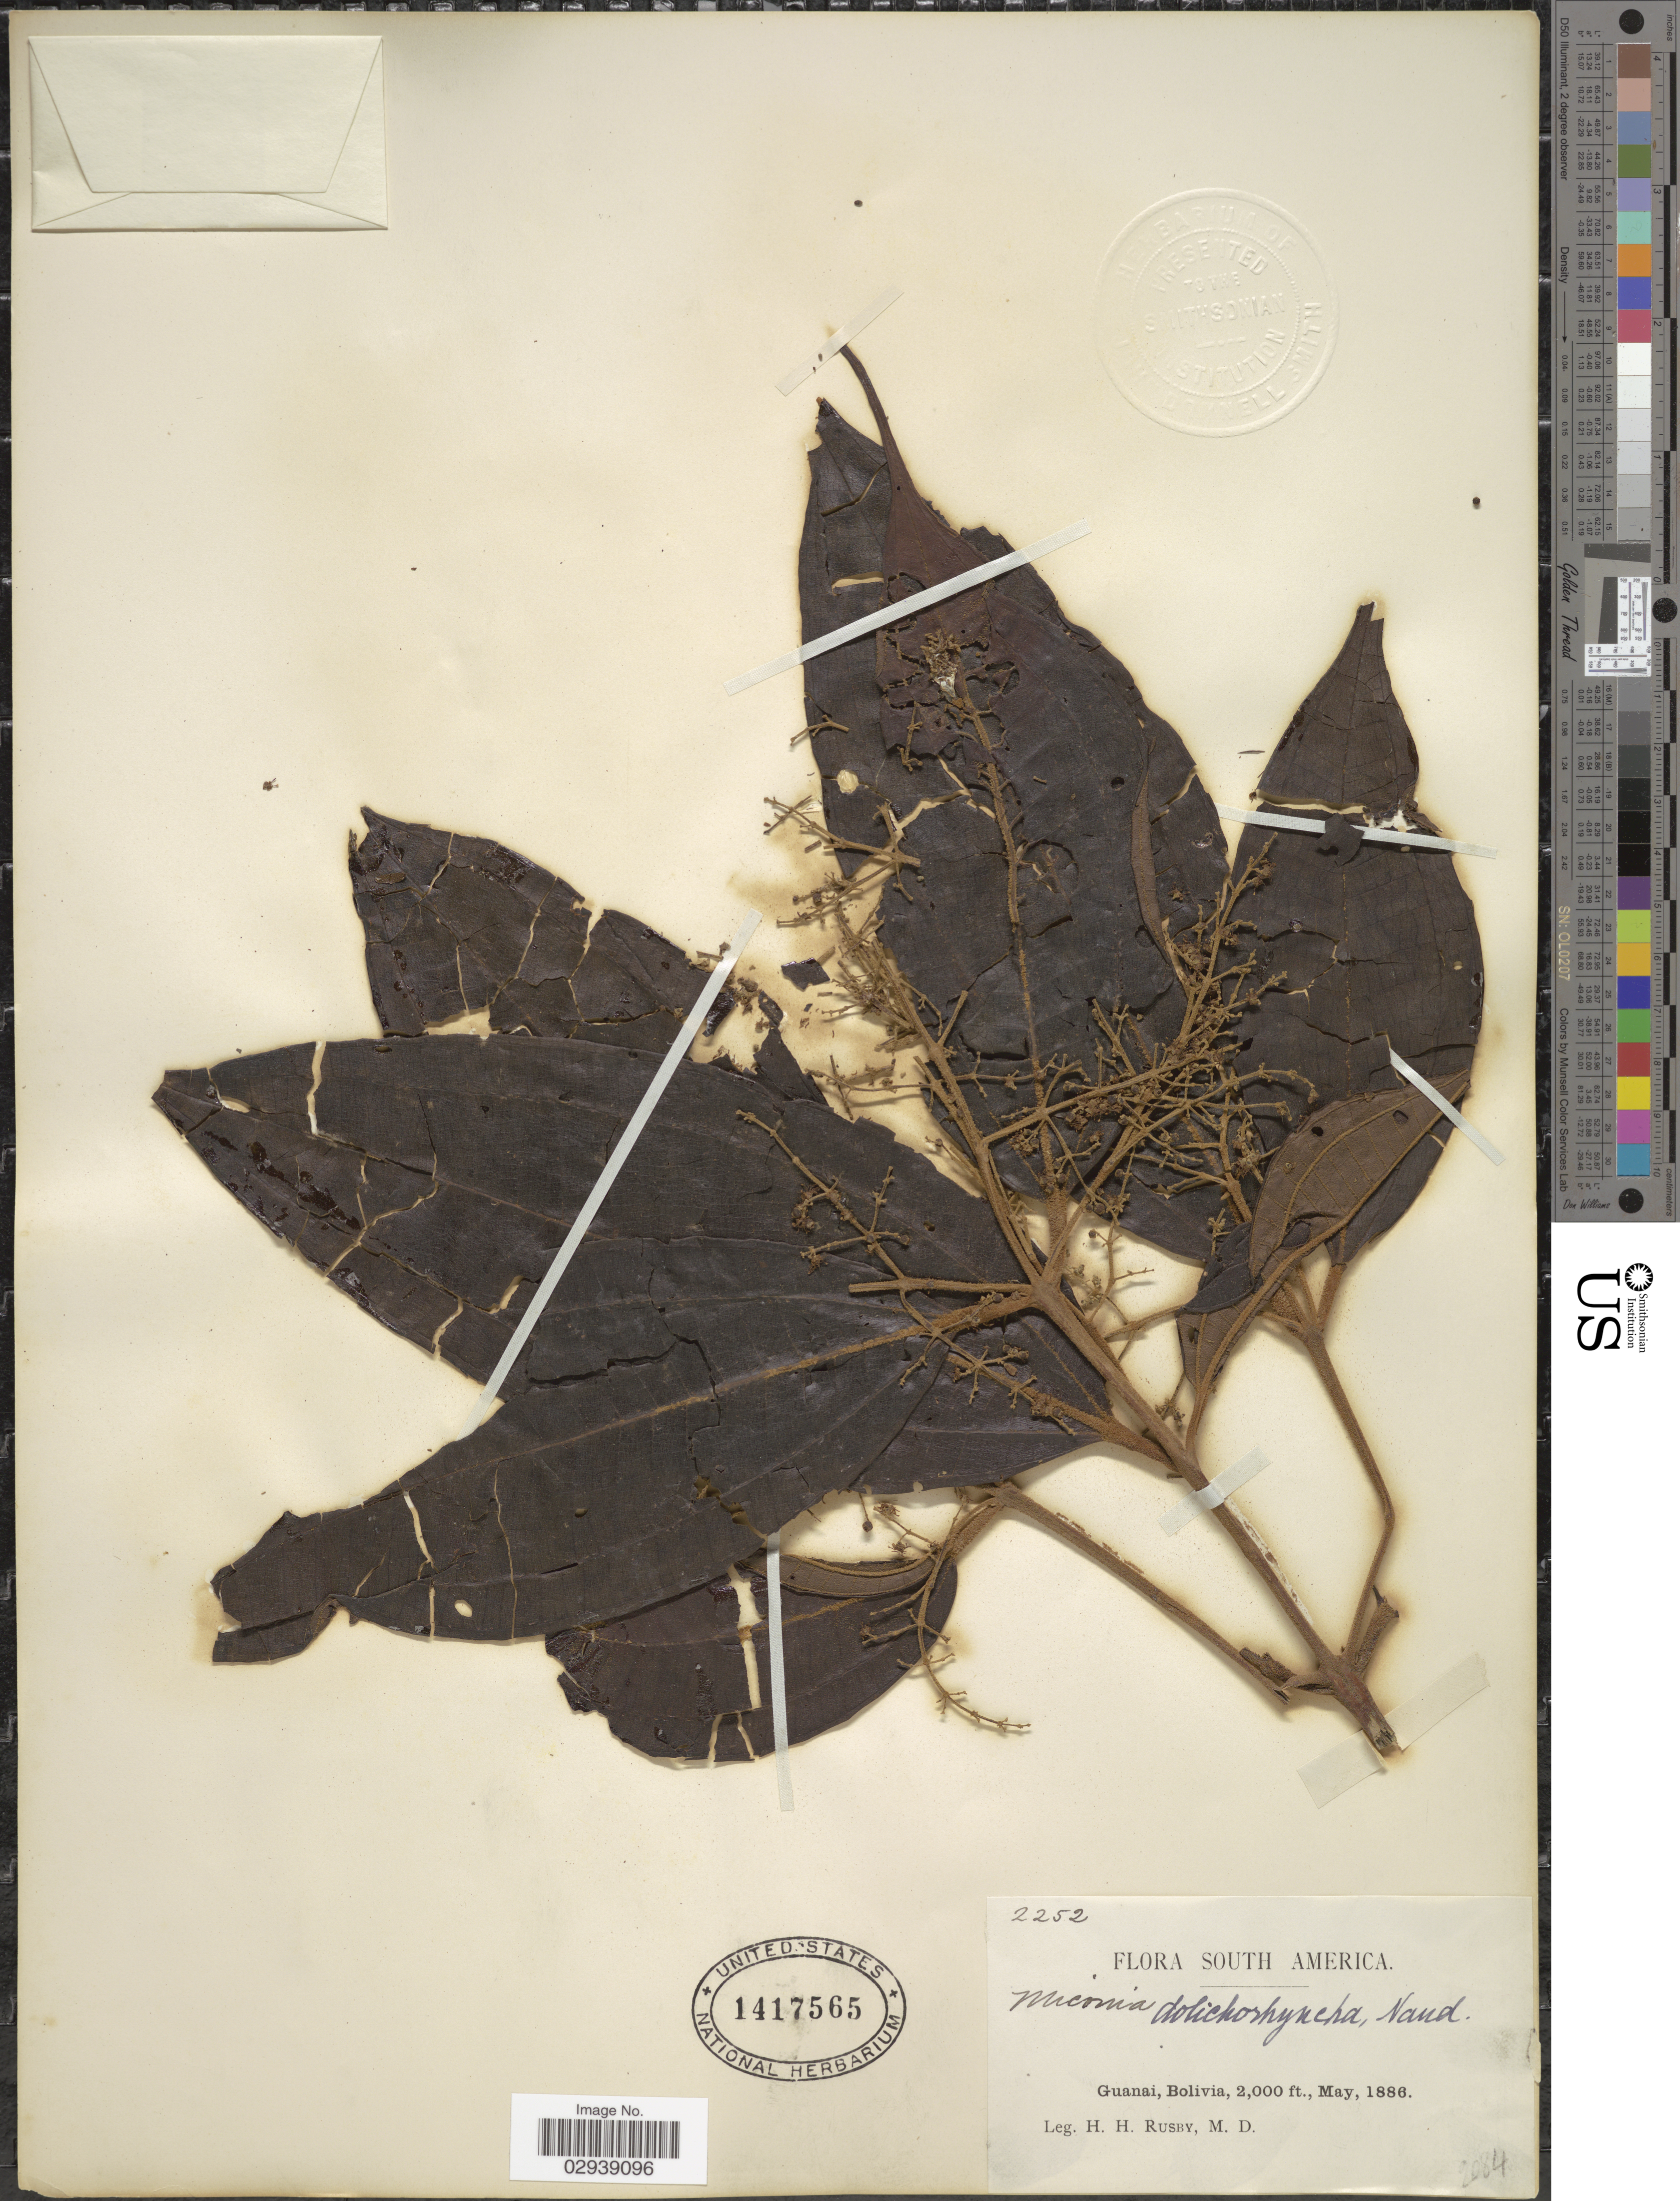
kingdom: Plantae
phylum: Tracheophyta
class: Magnoliopsida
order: Myrtales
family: Melastomataceae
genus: Miconia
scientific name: Miconia dolichorrhyncha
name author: Naudin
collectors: H. H. Rusby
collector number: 2252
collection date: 1886-05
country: Bolivia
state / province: La Páz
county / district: Larecaja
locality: Guanay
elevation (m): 610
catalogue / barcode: US 1417565